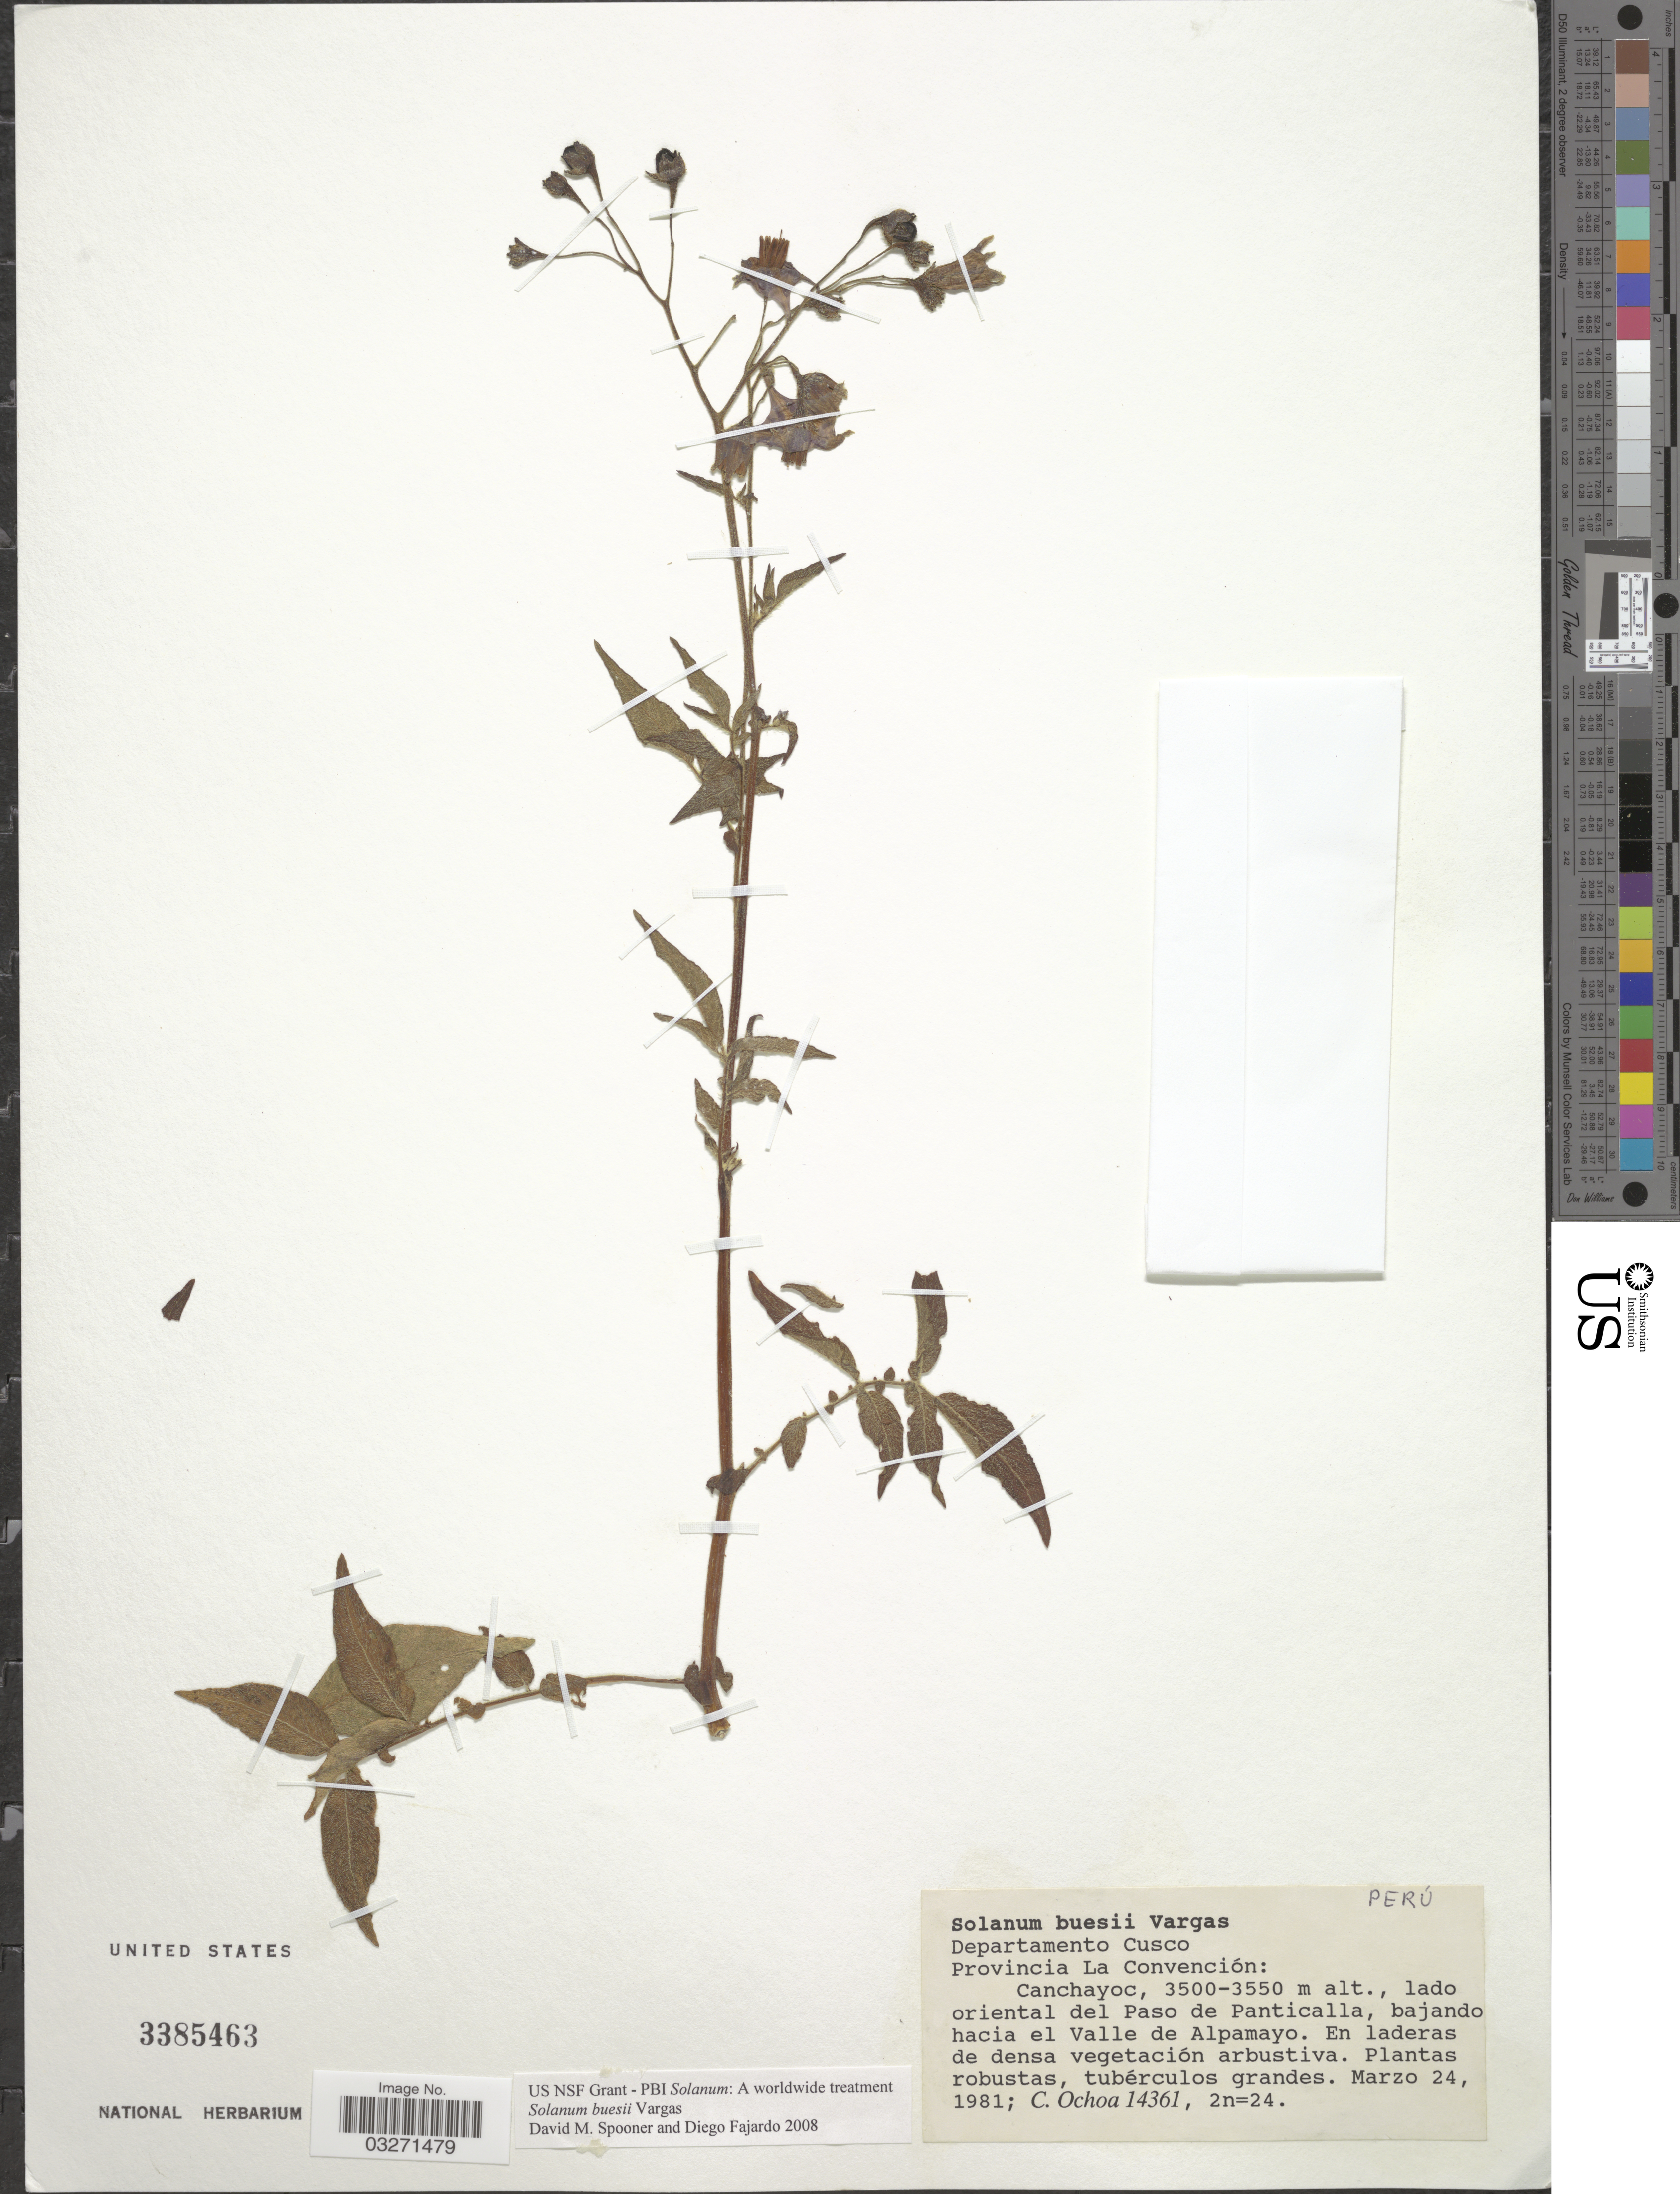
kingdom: Plantae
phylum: Tracheophyta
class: Magnoliopsida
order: Solanales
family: Solanaceae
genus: Solanum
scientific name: Solanum buesii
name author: Vargas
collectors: C. Ochoa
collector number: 14361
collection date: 1981-03-24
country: Peru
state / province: Cusco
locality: Departamento Cusco. Provincia La Convención: Canchayoc, lado oriental del Paso de Panticalla, bajando hacia el Valle de Alpamayo.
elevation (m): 3500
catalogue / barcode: US 3385463